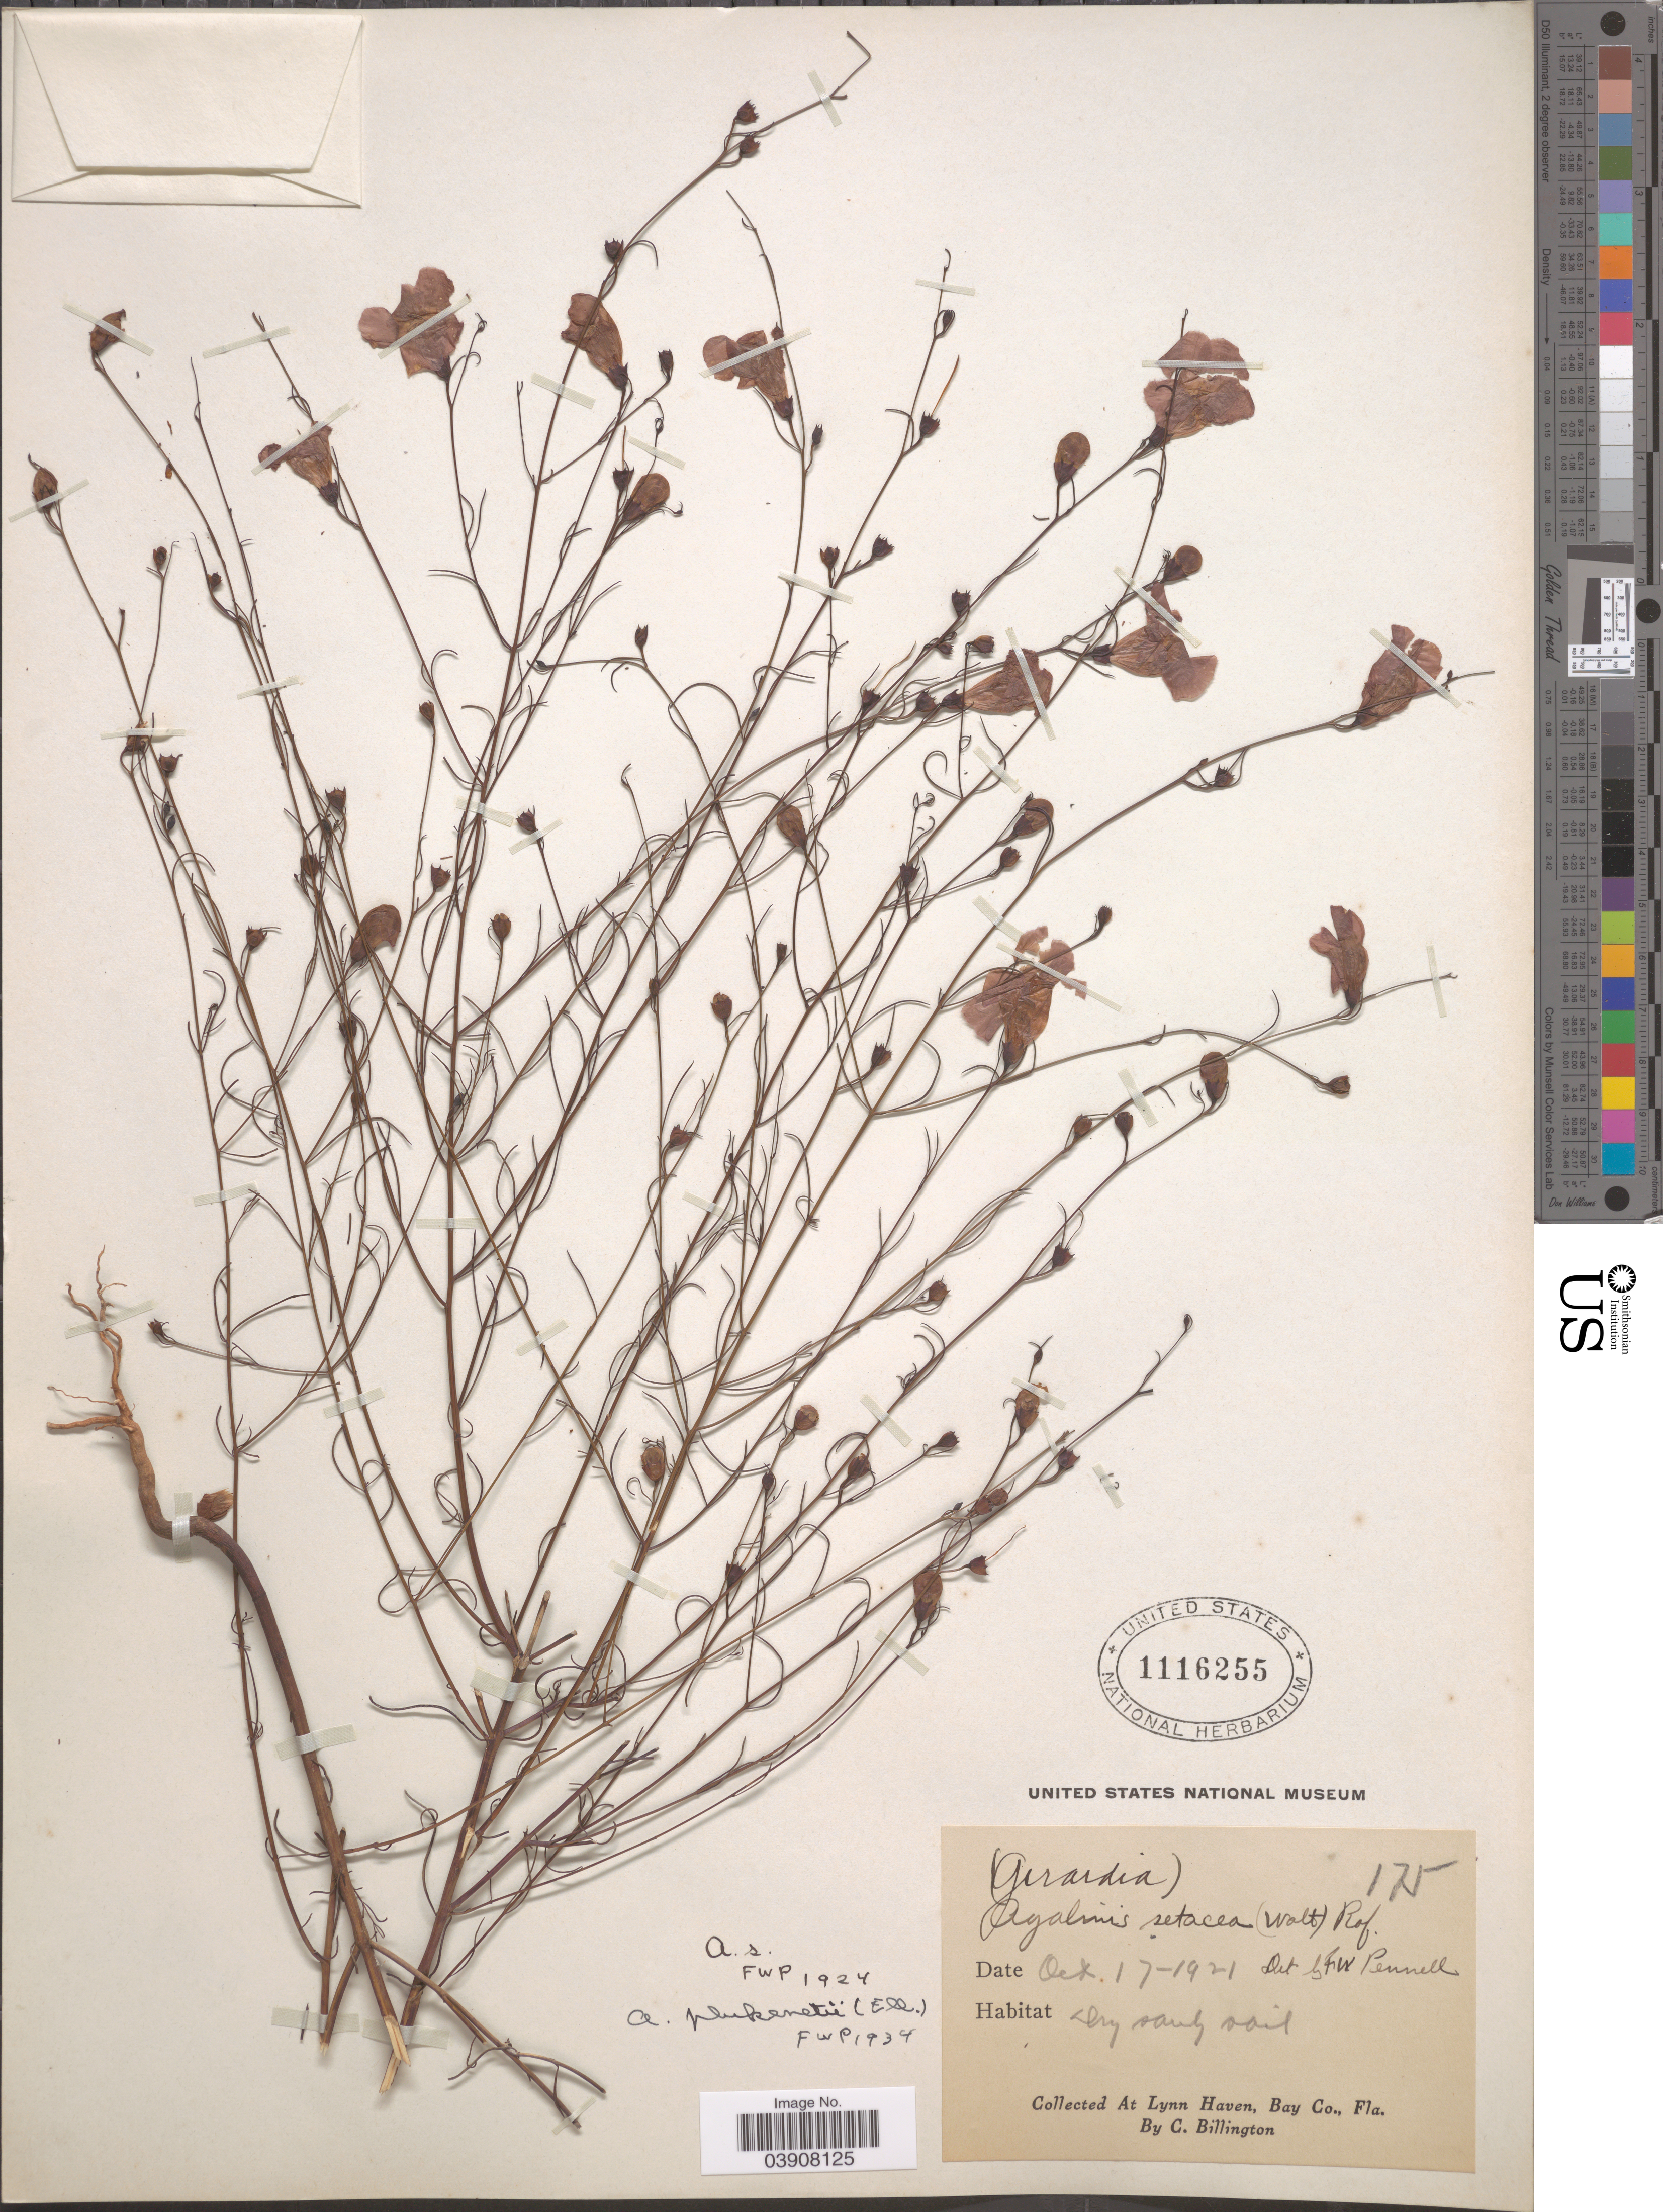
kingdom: Plantae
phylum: Tracheophyta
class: Magnoliopsida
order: Lamiales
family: Orobanchaceae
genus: Agalinis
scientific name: Agalinis plukenetii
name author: (Elliott) Raf.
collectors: C. Billington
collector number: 175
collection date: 1921-10-17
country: United States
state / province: Florida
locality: At Lynn Haven, Bay Co.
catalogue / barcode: US 1116255